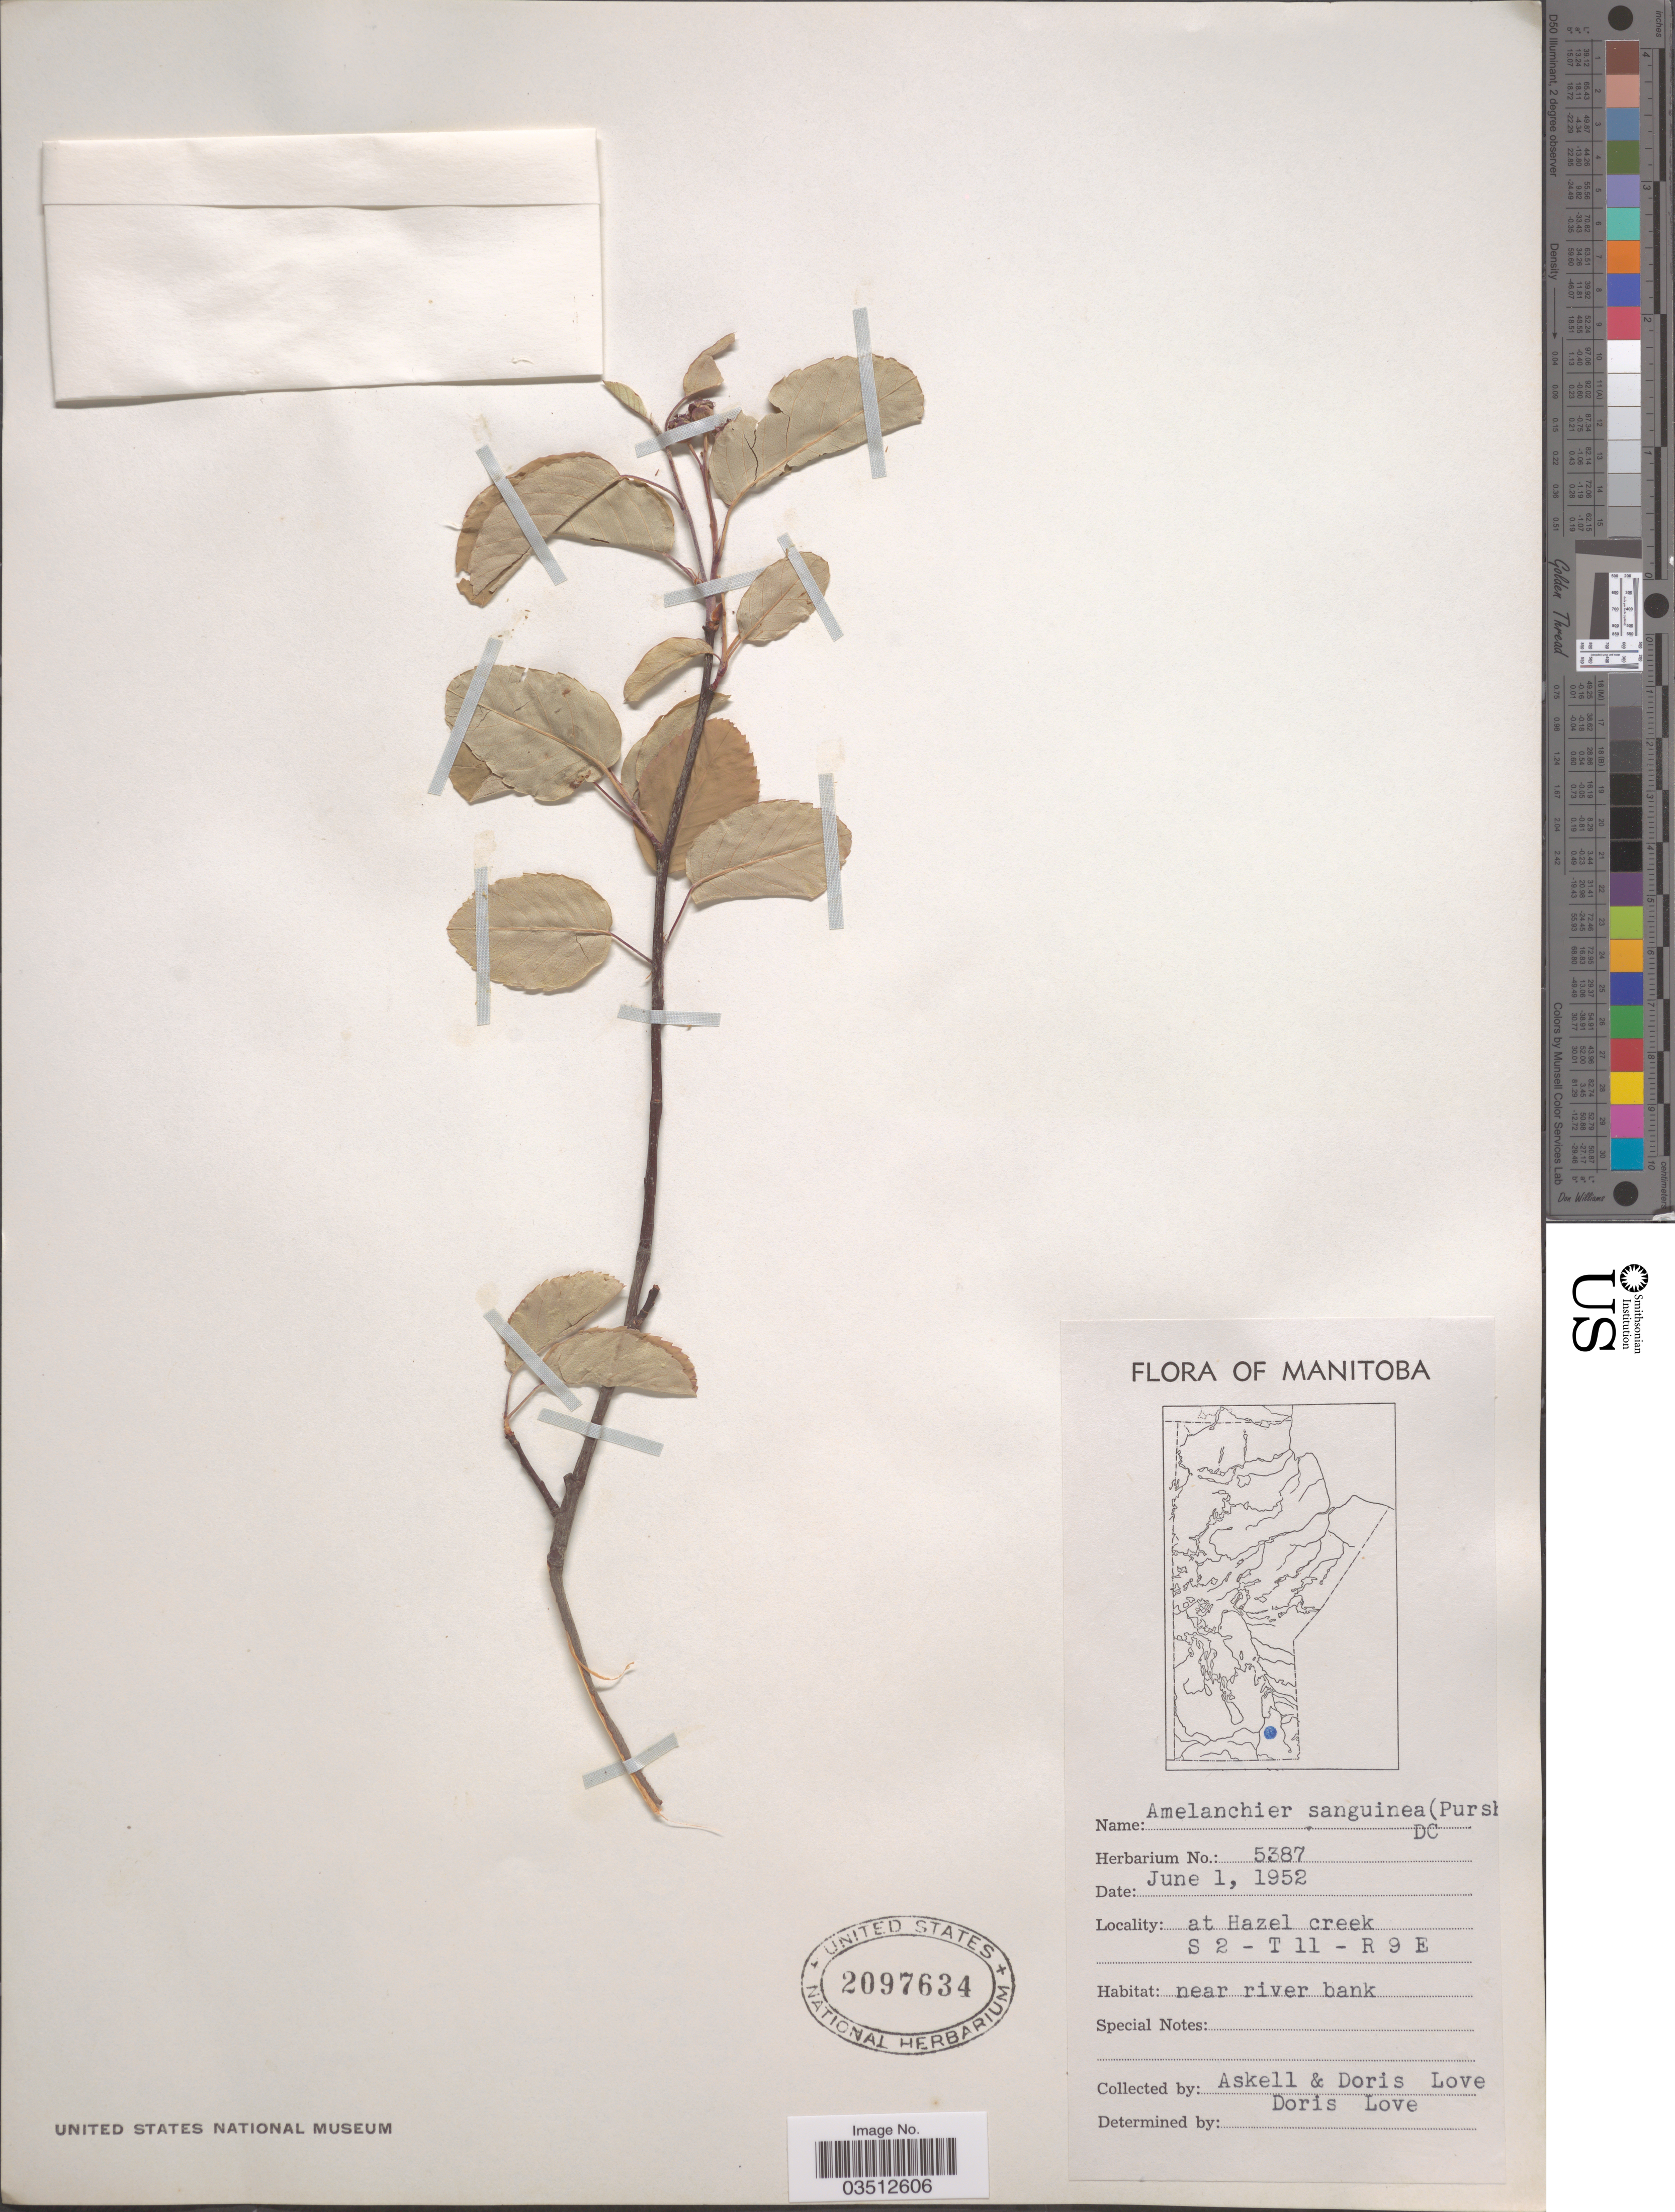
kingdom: Plantae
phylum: Tracheophyta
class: Magnoliopsida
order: Rosales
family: Rosaceae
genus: Amelanchier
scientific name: Amelanchier sanguinea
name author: (Pursh) DC.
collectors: Á. Löve & D. Löve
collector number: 5387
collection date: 1952-06-01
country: Canada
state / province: Manitoba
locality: At Hazel creek. S 2 - T 11 - R 9 E.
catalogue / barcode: US 2097634